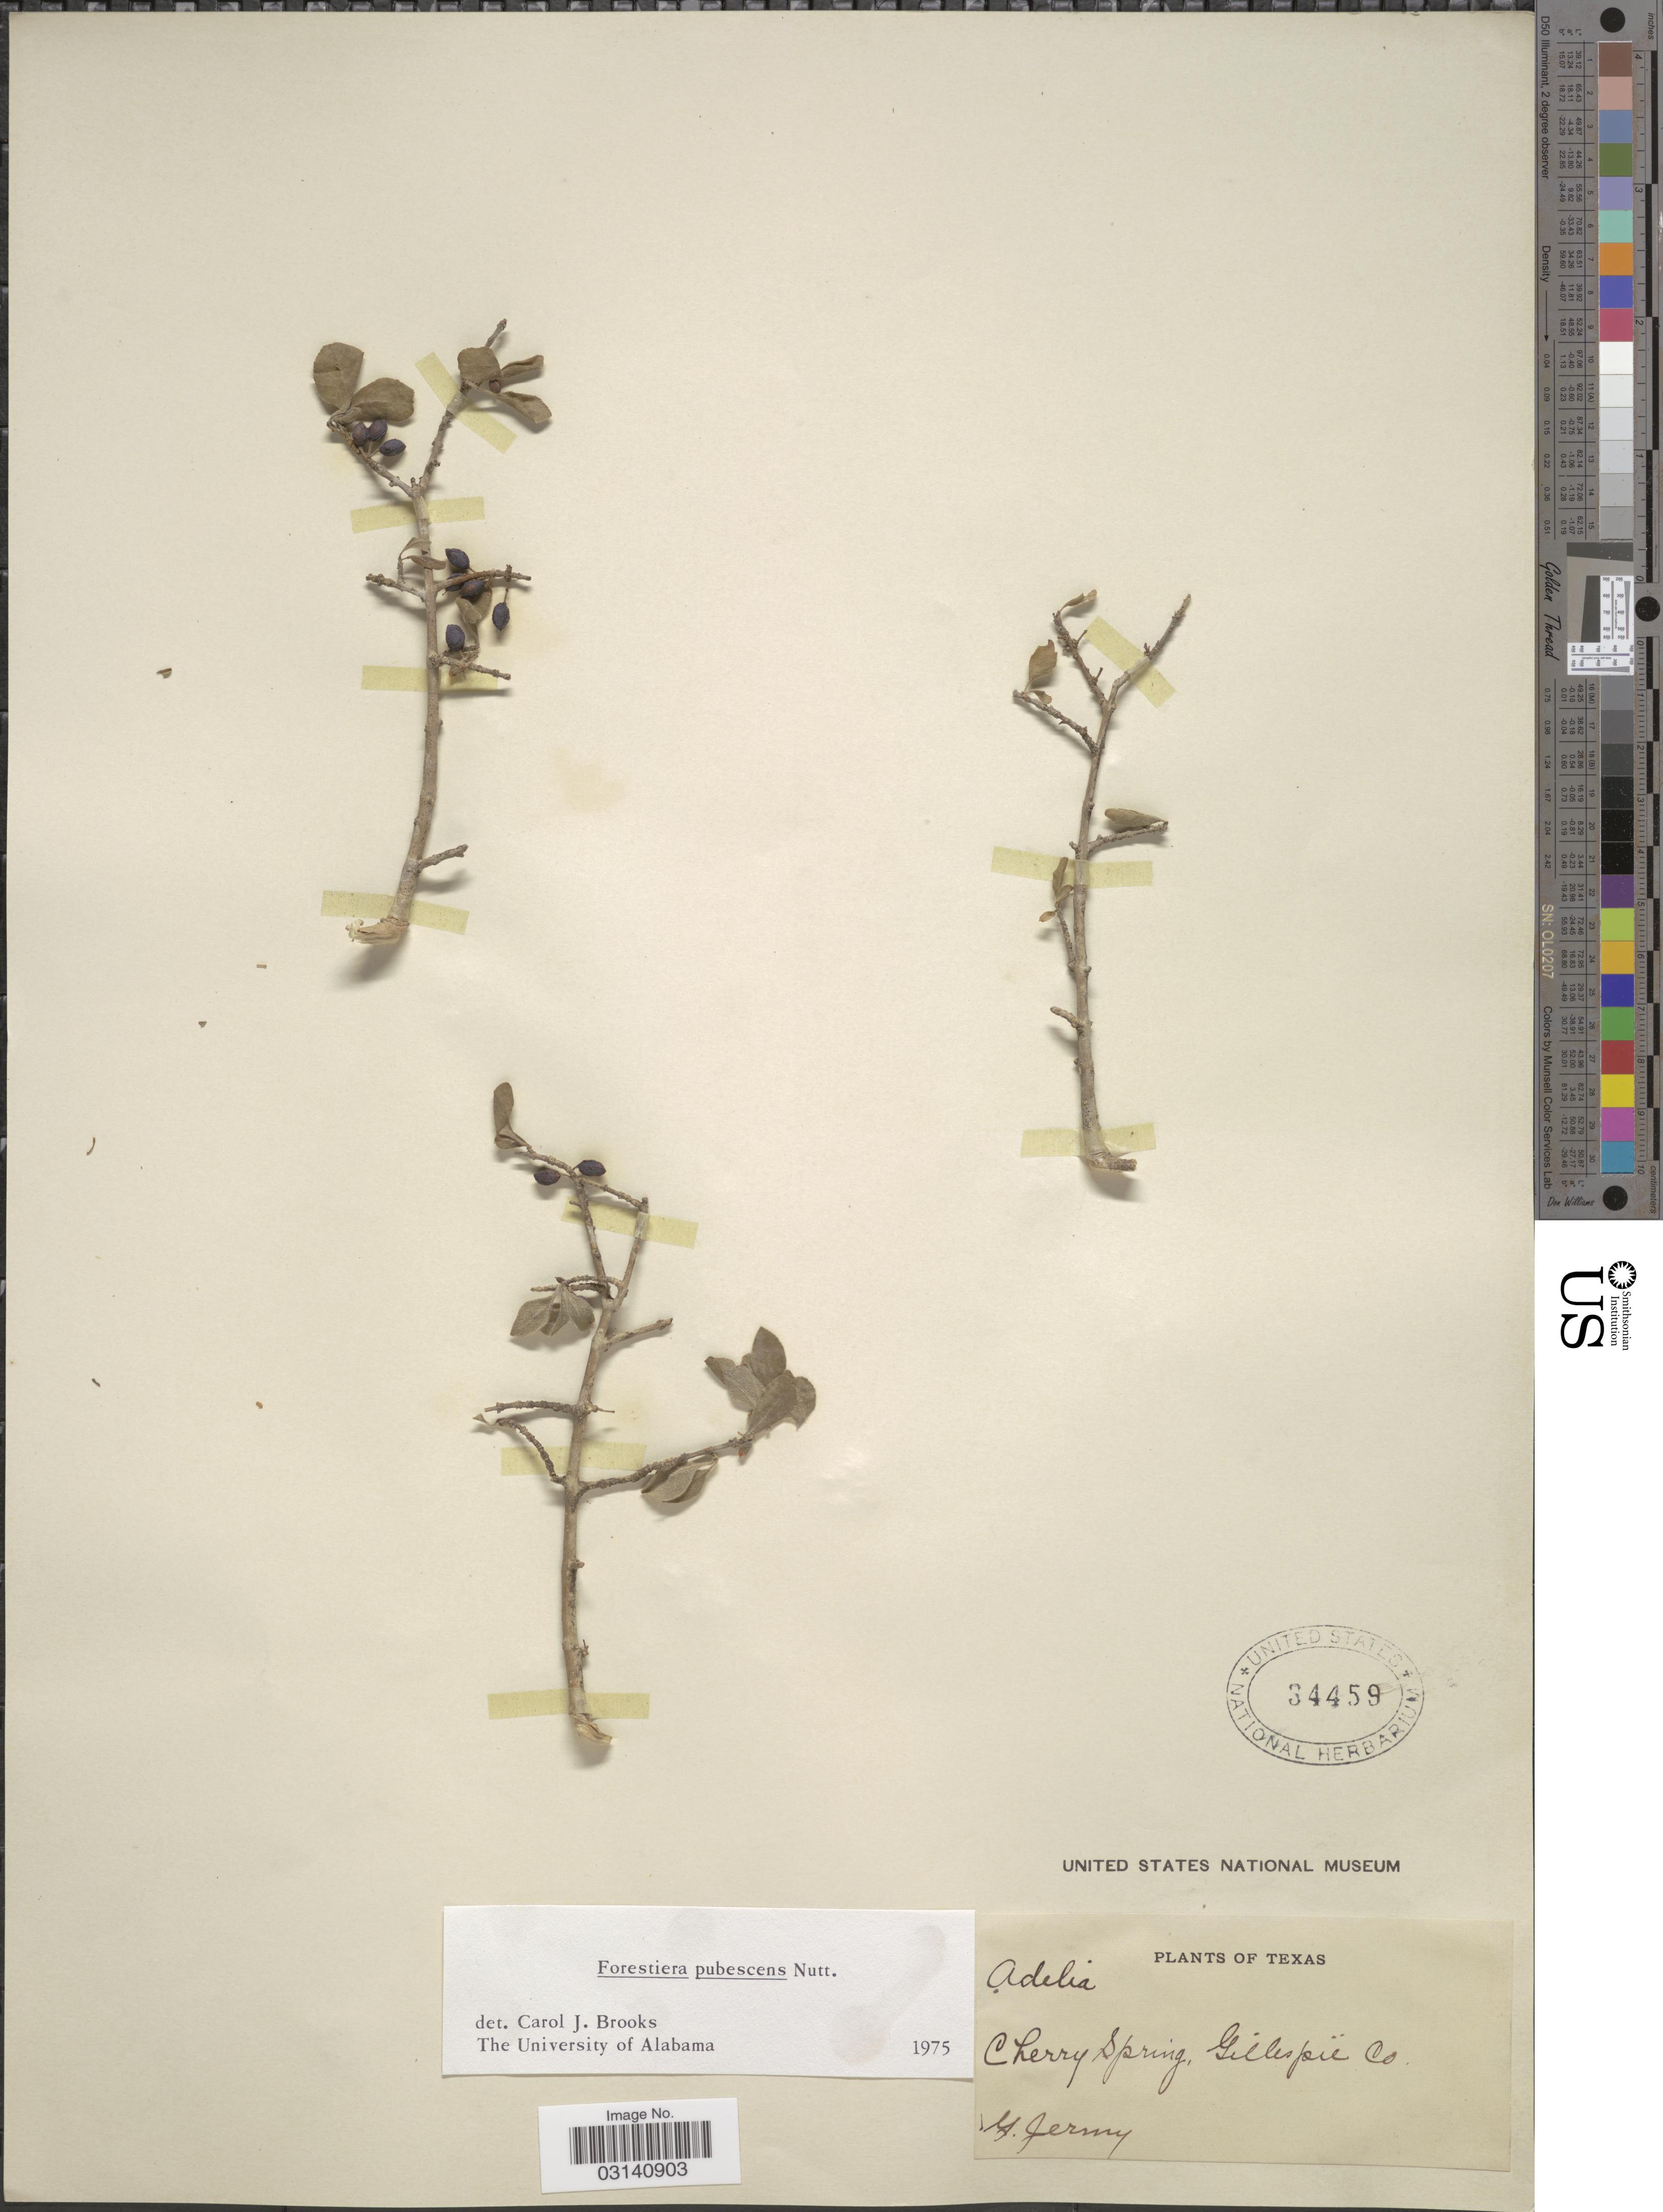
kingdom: Plantae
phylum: Tracheophyta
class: Magnoliopsida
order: Lamiales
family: Oleaceae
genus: Forestiera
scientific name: Forestiera pubescens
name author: Nutt.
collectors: G. Jermy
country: United States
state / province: Texas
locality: Cherry Spring, Gillespie Co.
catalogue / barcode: US 34459